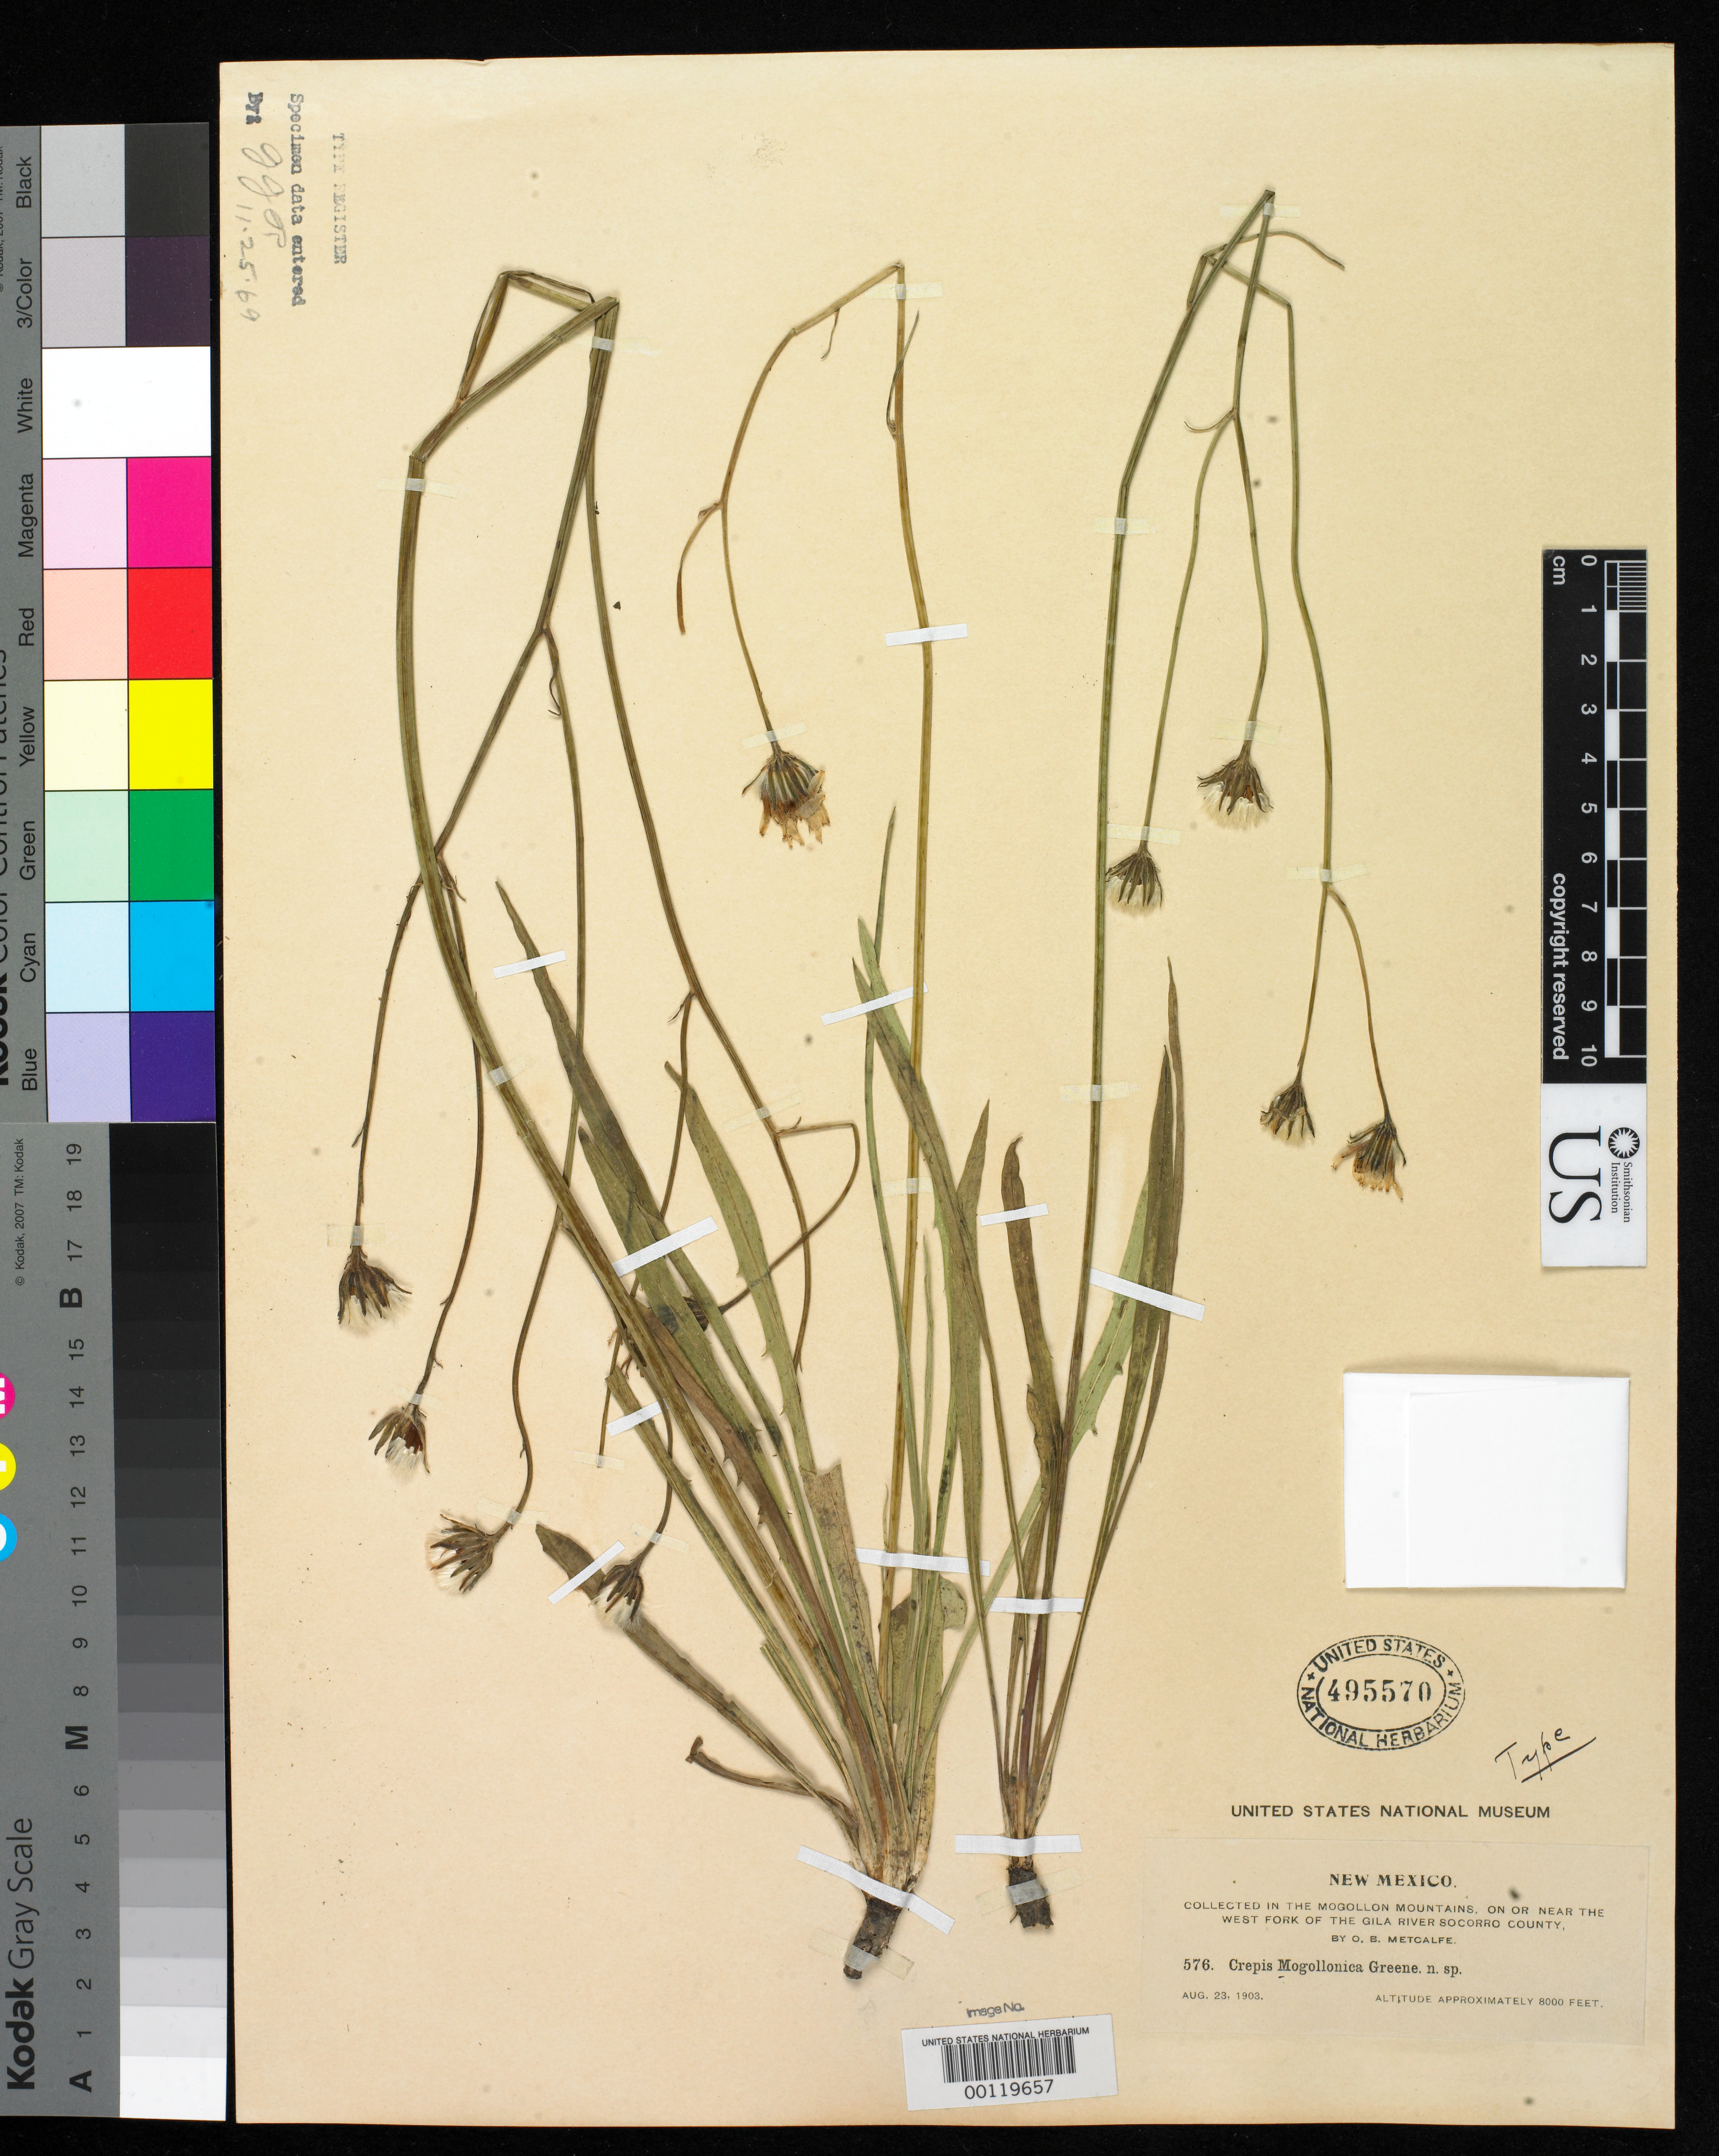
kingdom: Plantae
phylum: Tracheophyta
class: Magnoliopsida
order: Asterales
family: Asteraceae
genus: Crepis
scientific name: Crepis mogollonica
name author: Greene ex Wooton & Standl.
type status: Holotype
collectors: O. B. Metcalfe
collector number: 576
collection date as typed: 23 Aug 1903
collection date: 1903-08-23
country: United States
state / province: New Mexico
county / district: Socorro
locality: Mogollon Mountain, W fork of Gila River.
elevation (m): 2438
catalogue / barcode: US 495570